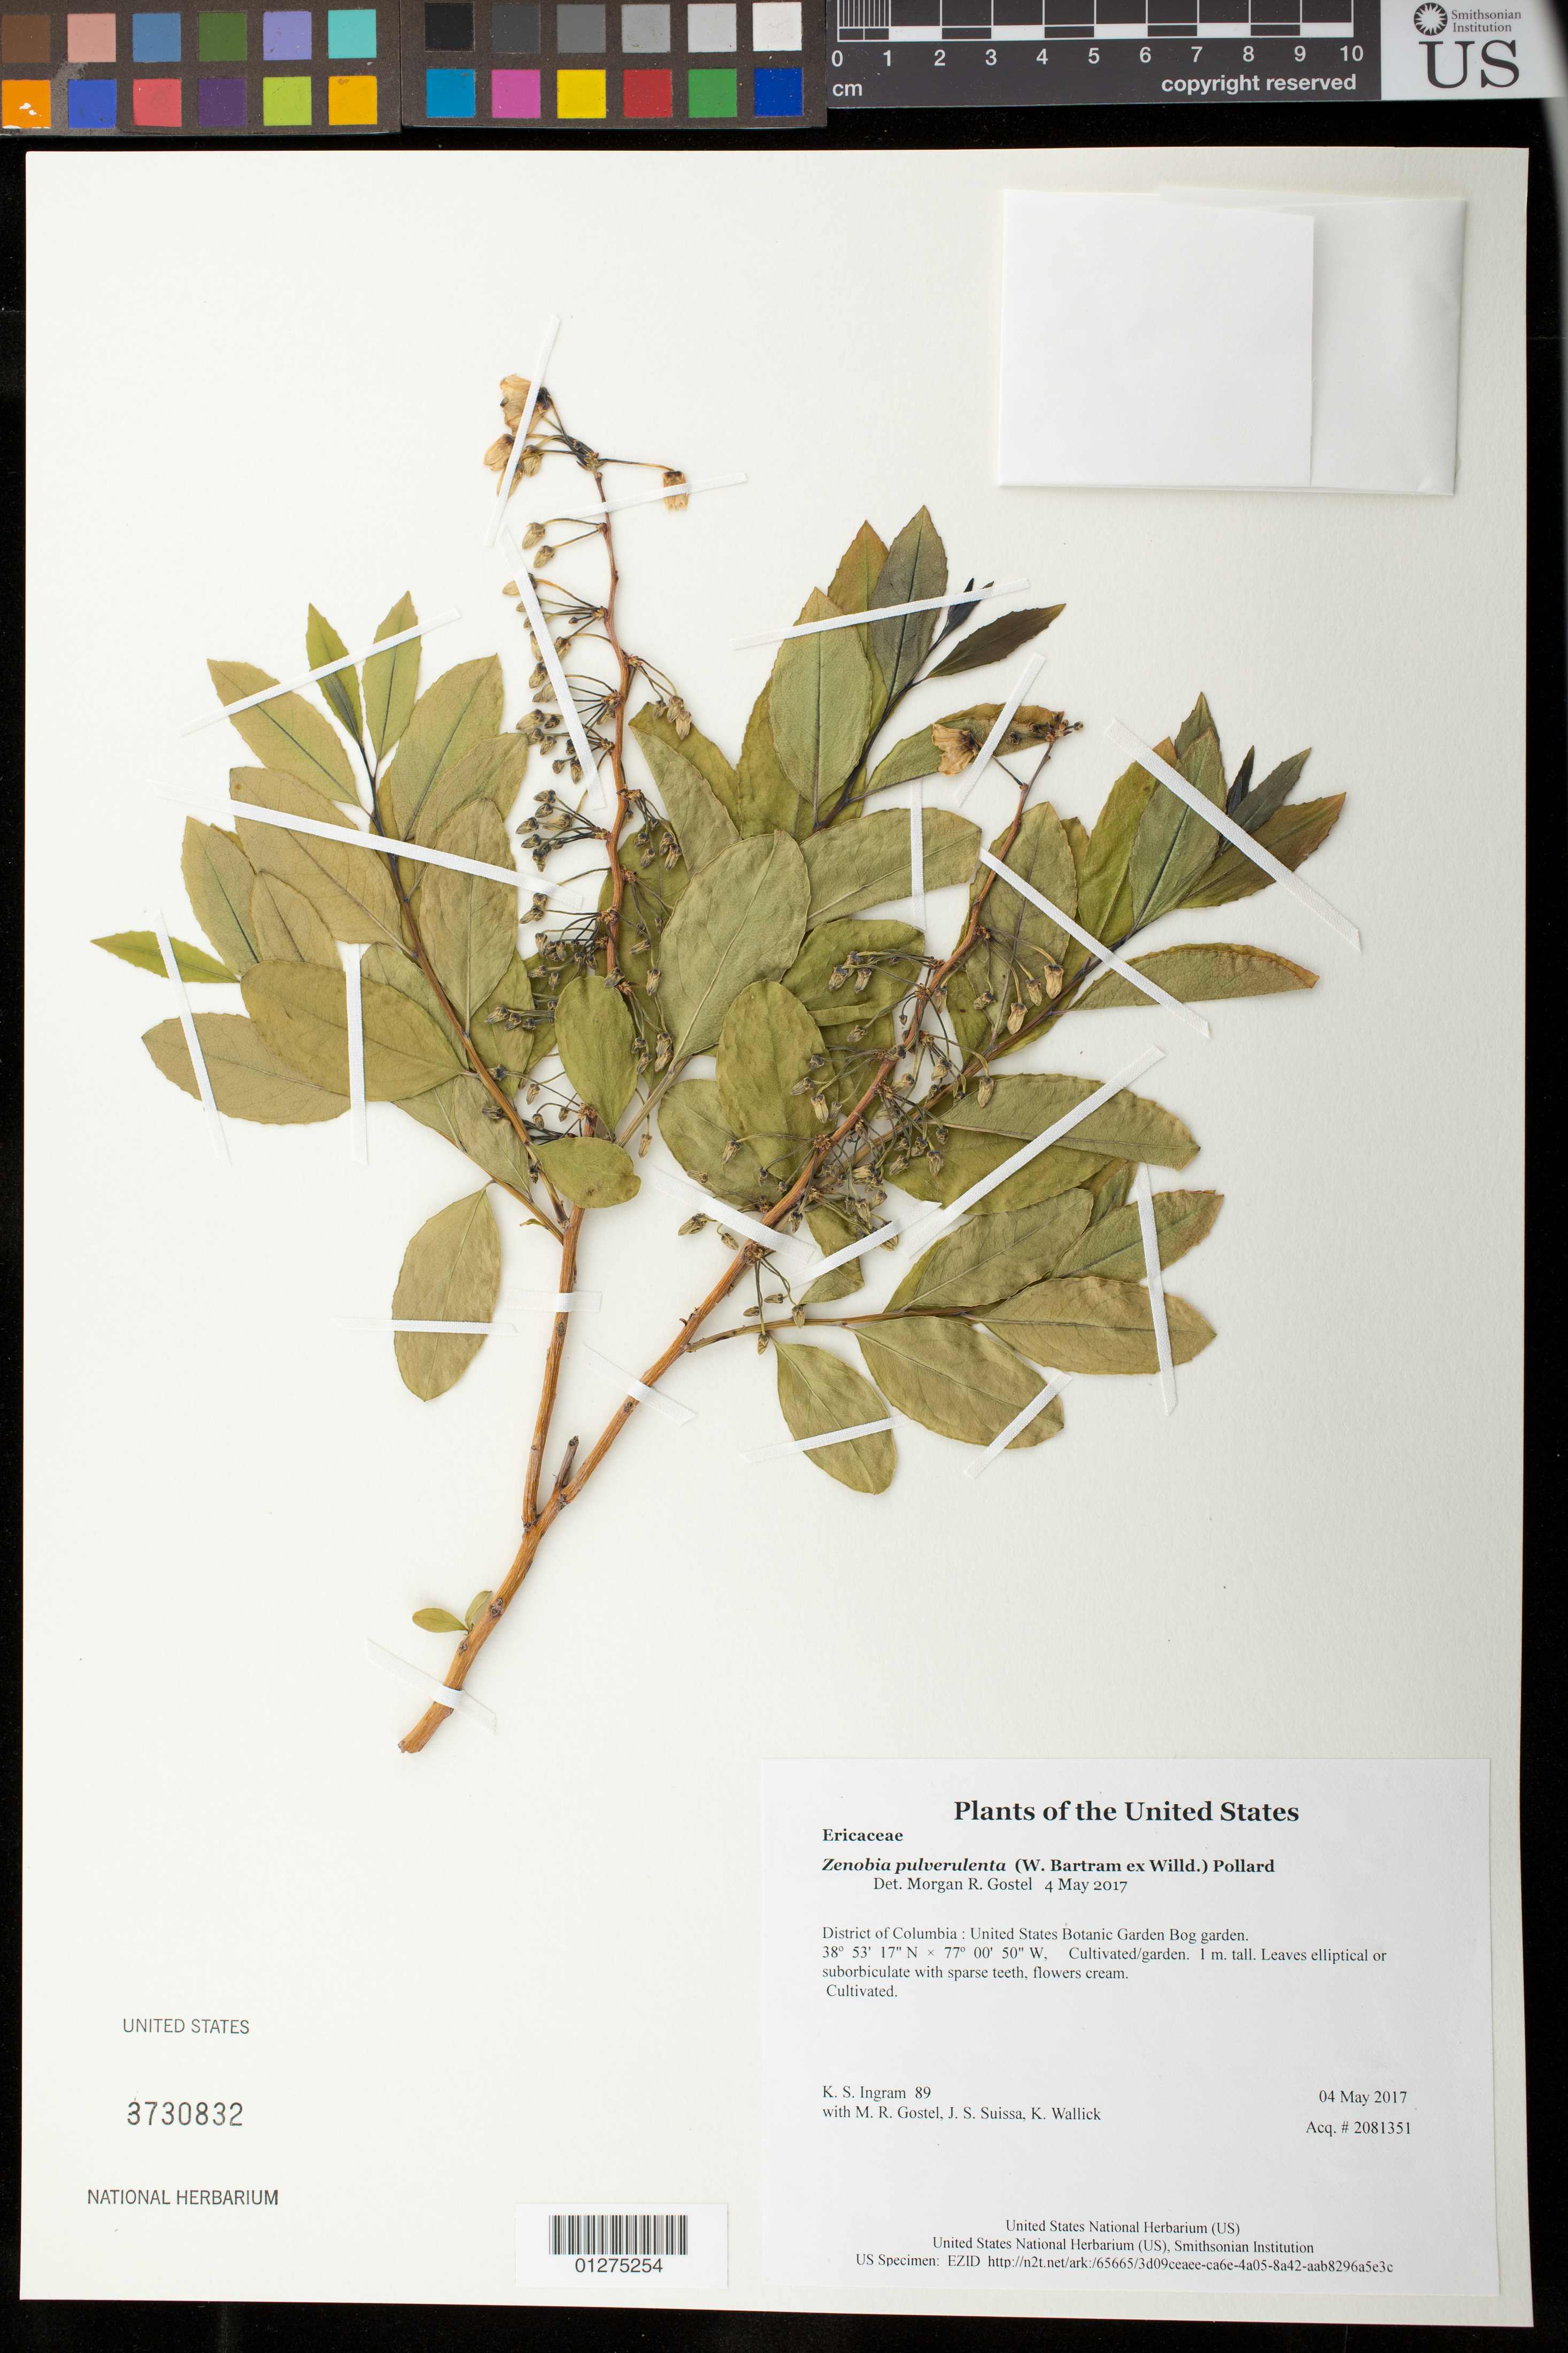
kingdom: Plantae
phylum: Tracheophyta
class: Magnoliopsida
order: Ericales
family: Ericaceae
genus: Zenobia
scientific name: Zenobia pulverulenta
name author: (W. Bartram ex Willd.) Pollard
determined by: Gostel, M. R.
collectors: K. S. Ingram, M. R. Gostel, J. S. Suissa & K. Wallick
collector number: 89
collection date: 2017-05-04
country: United States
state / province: District of Columbia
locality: United States Botanic Garden Bog garden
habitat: Cultivated/garden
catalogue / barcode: US 3730832